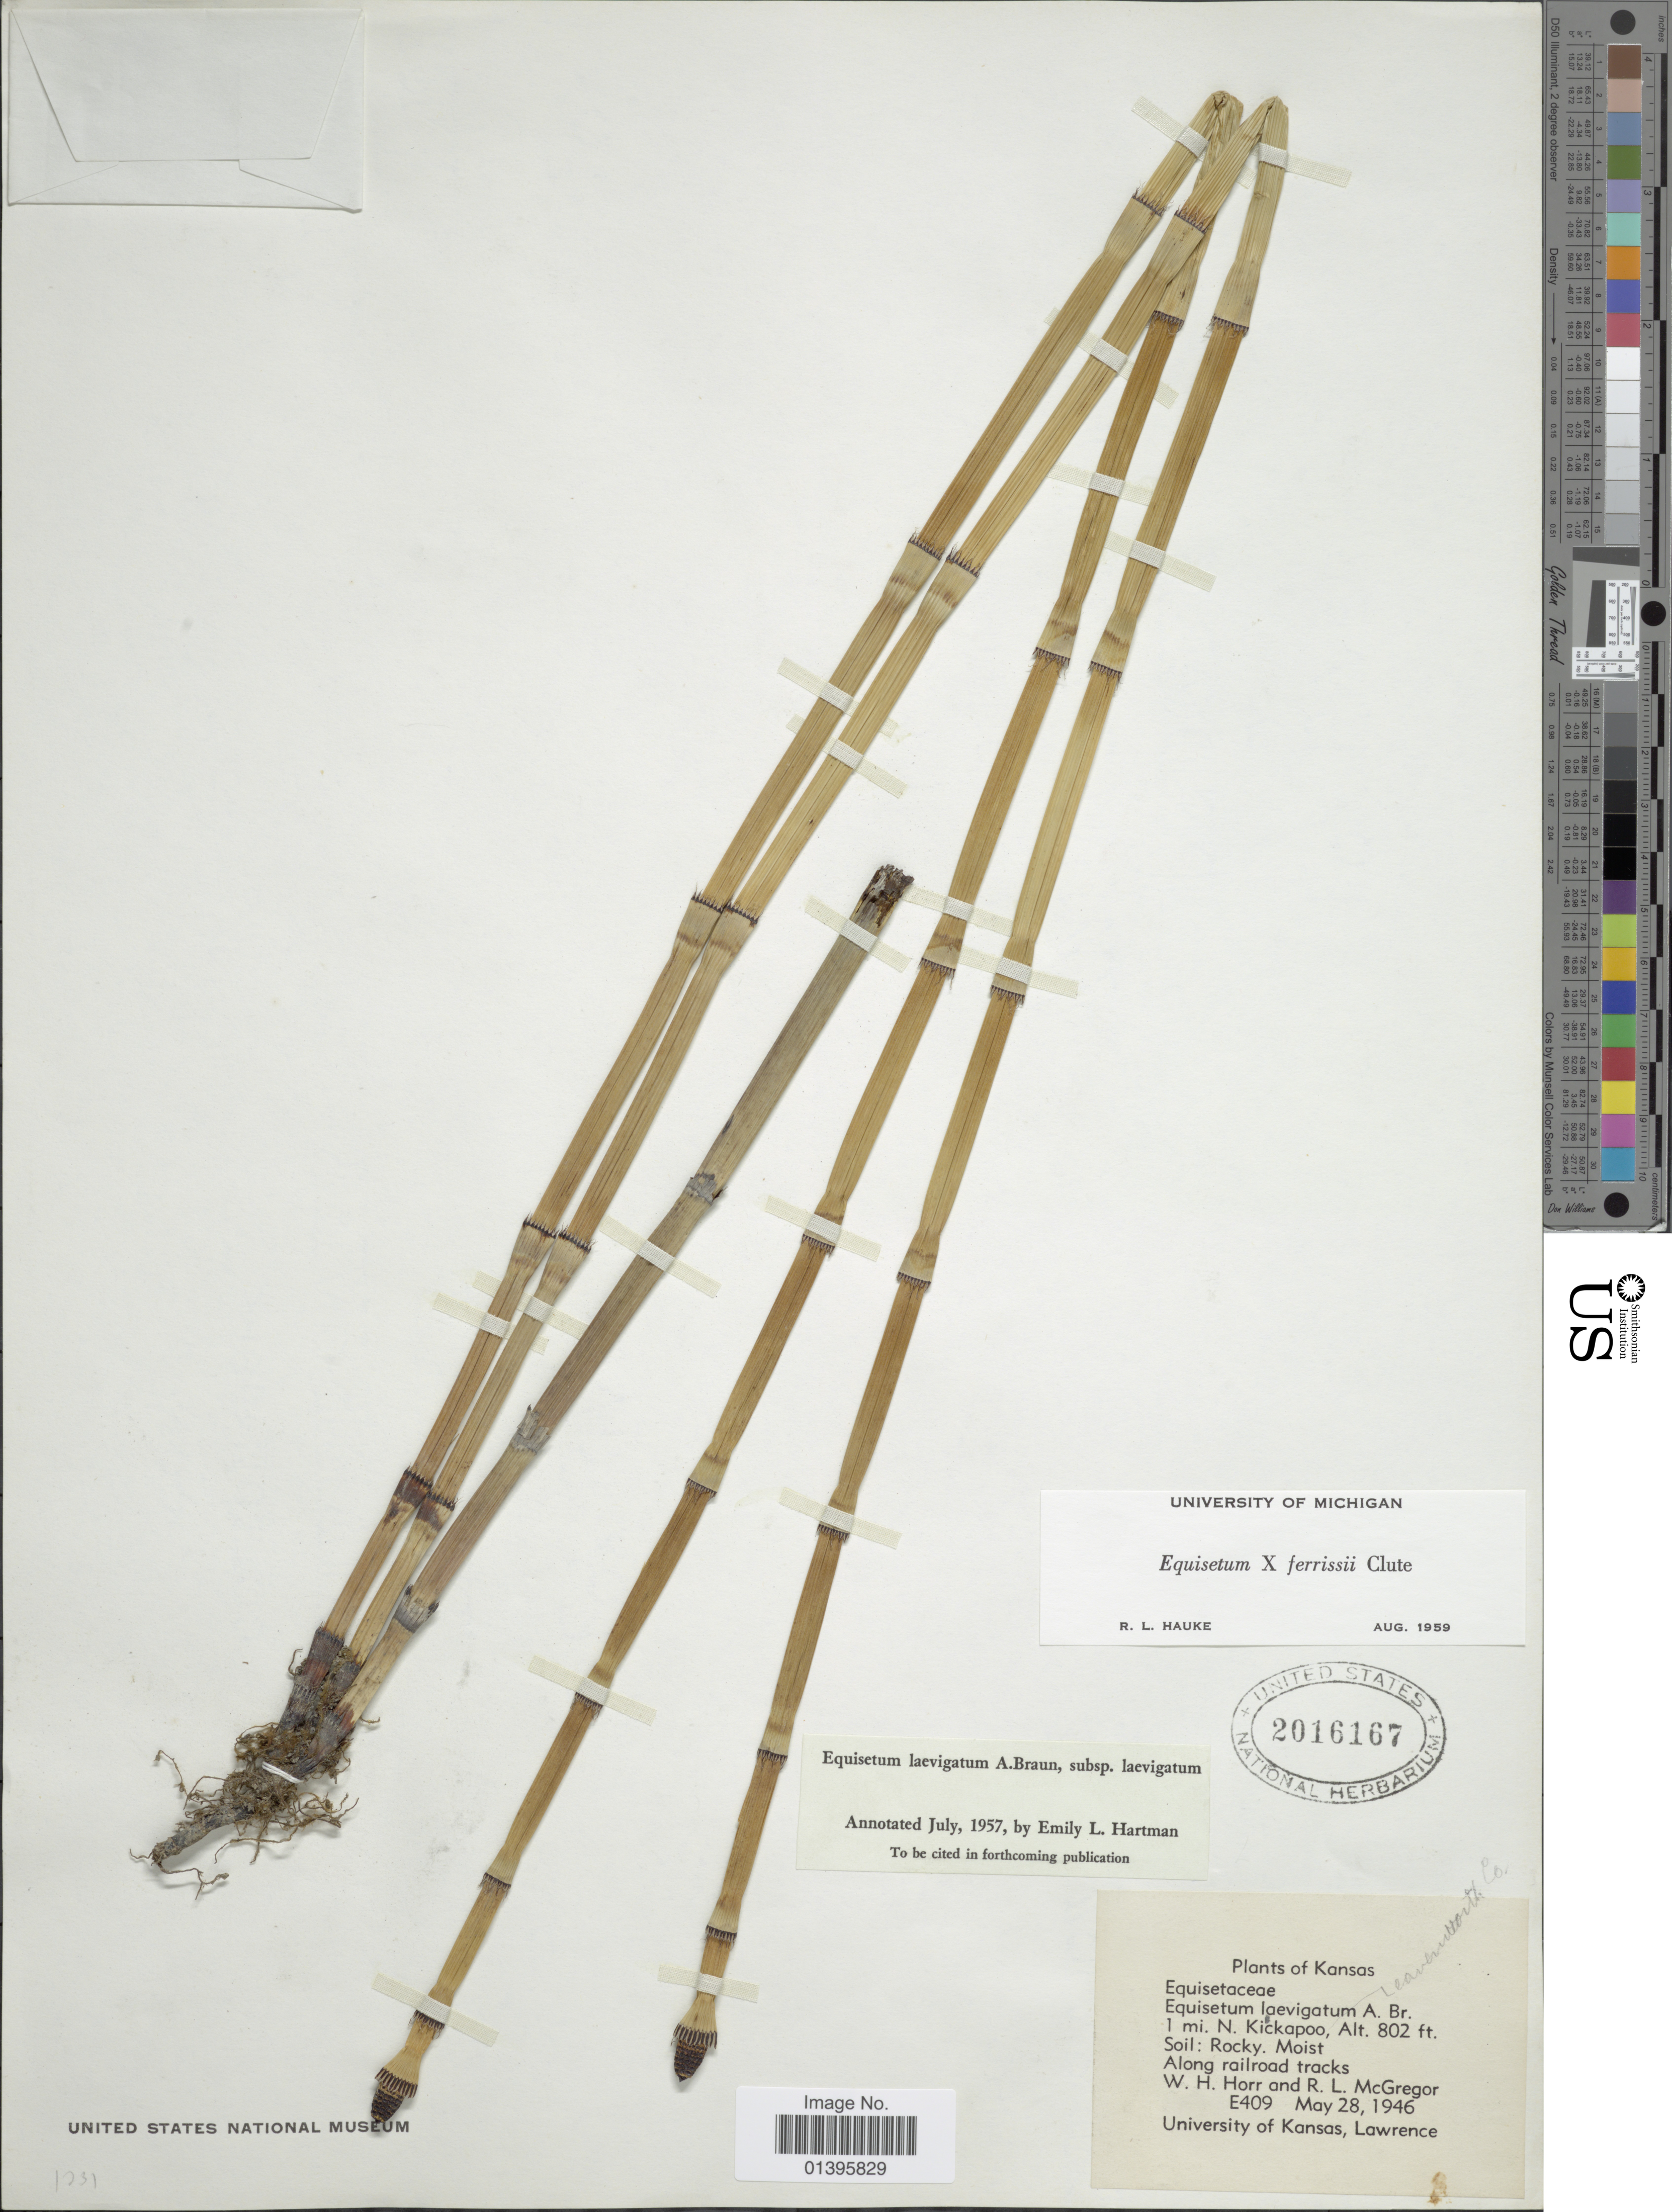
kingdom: Plantae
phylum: Tracheophyta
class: Polypodiopsida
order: Equisetales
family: Equisetaceae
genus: Equisetum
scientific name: Equisetum x ferrissii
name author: Clute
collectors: W. H. Horr & R. McGregor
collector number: E409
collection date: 1946-05-28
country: United States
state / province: Kansas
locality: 1 mi. N. Kickapoo, Leavenworth Co.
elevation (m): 244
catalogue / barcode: US 2016167